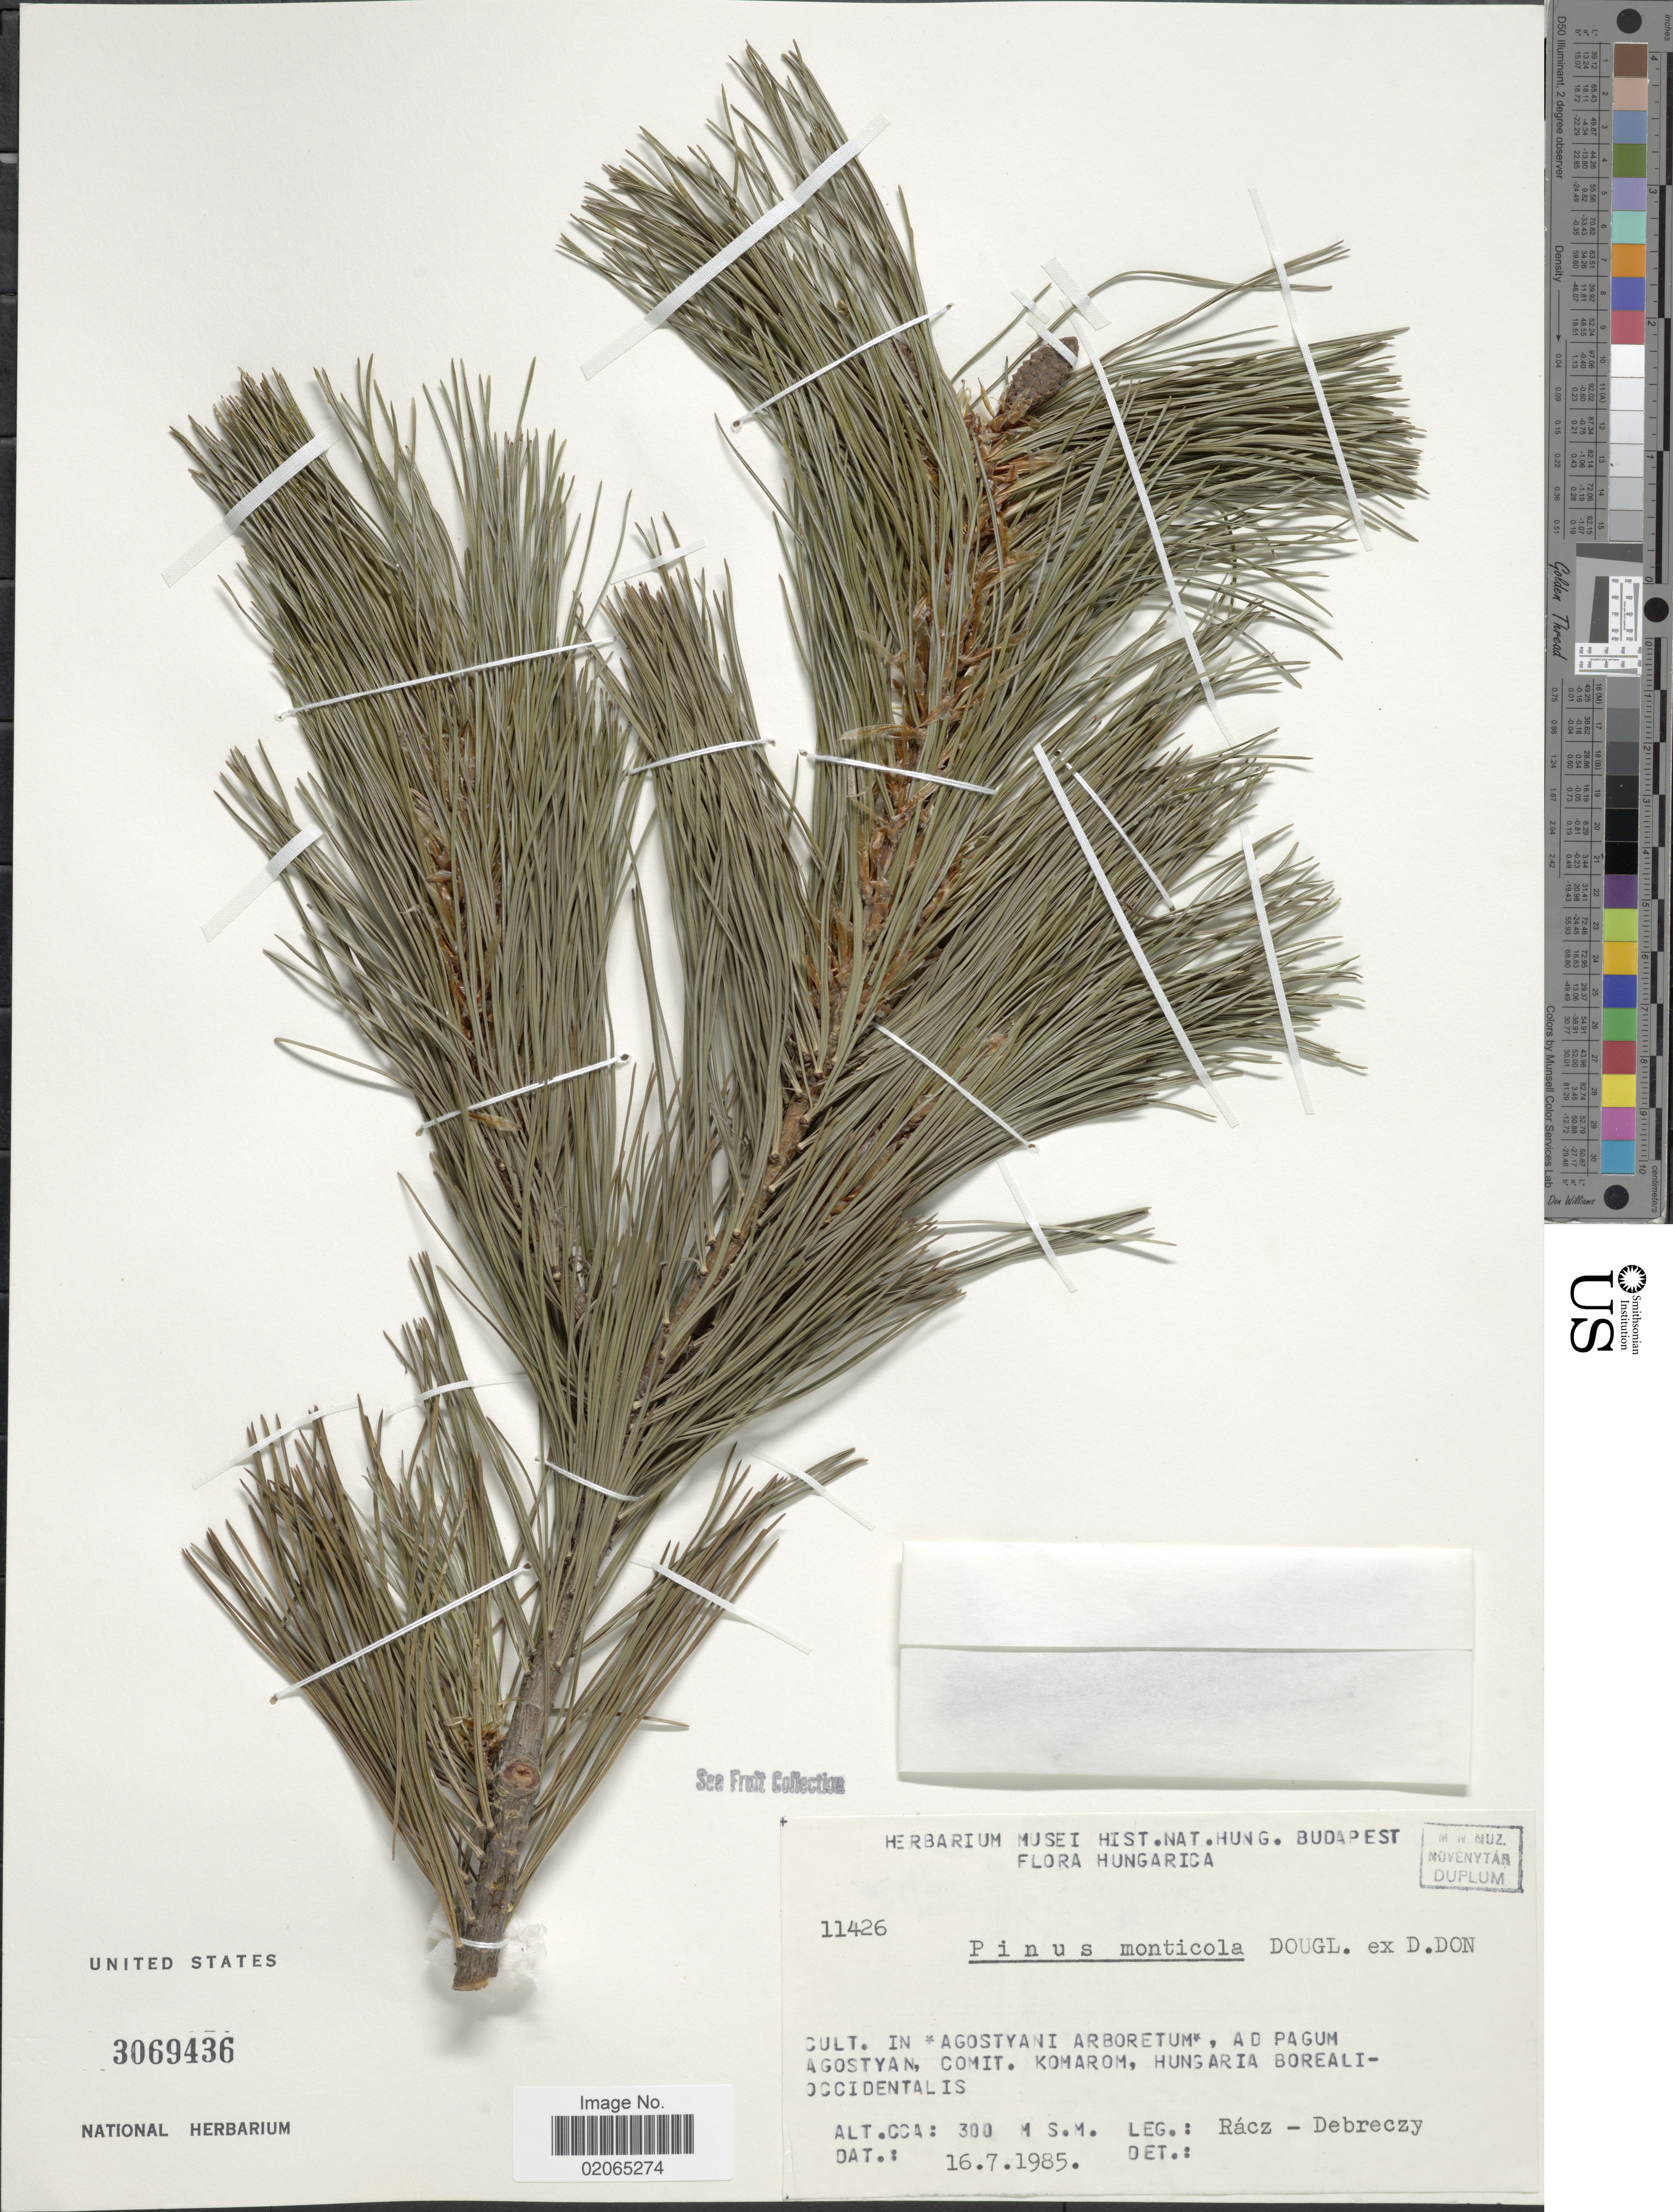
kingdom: Plantae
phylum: Tracheophyta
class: Pinopsida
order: Pinales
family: Pinaceae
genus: Pinus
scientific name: Pinus monticola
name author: Douglas ex D. Don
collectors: Rácz & Z. Debreczy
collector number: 11426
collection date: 1985-07-16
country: Hungary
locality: Cult. in Agostyani Arboretum, ad pagum Agostyan, comit. Komarom, Hungaria Boreali-Occidentalis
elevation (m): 300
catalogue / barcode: US 3069436